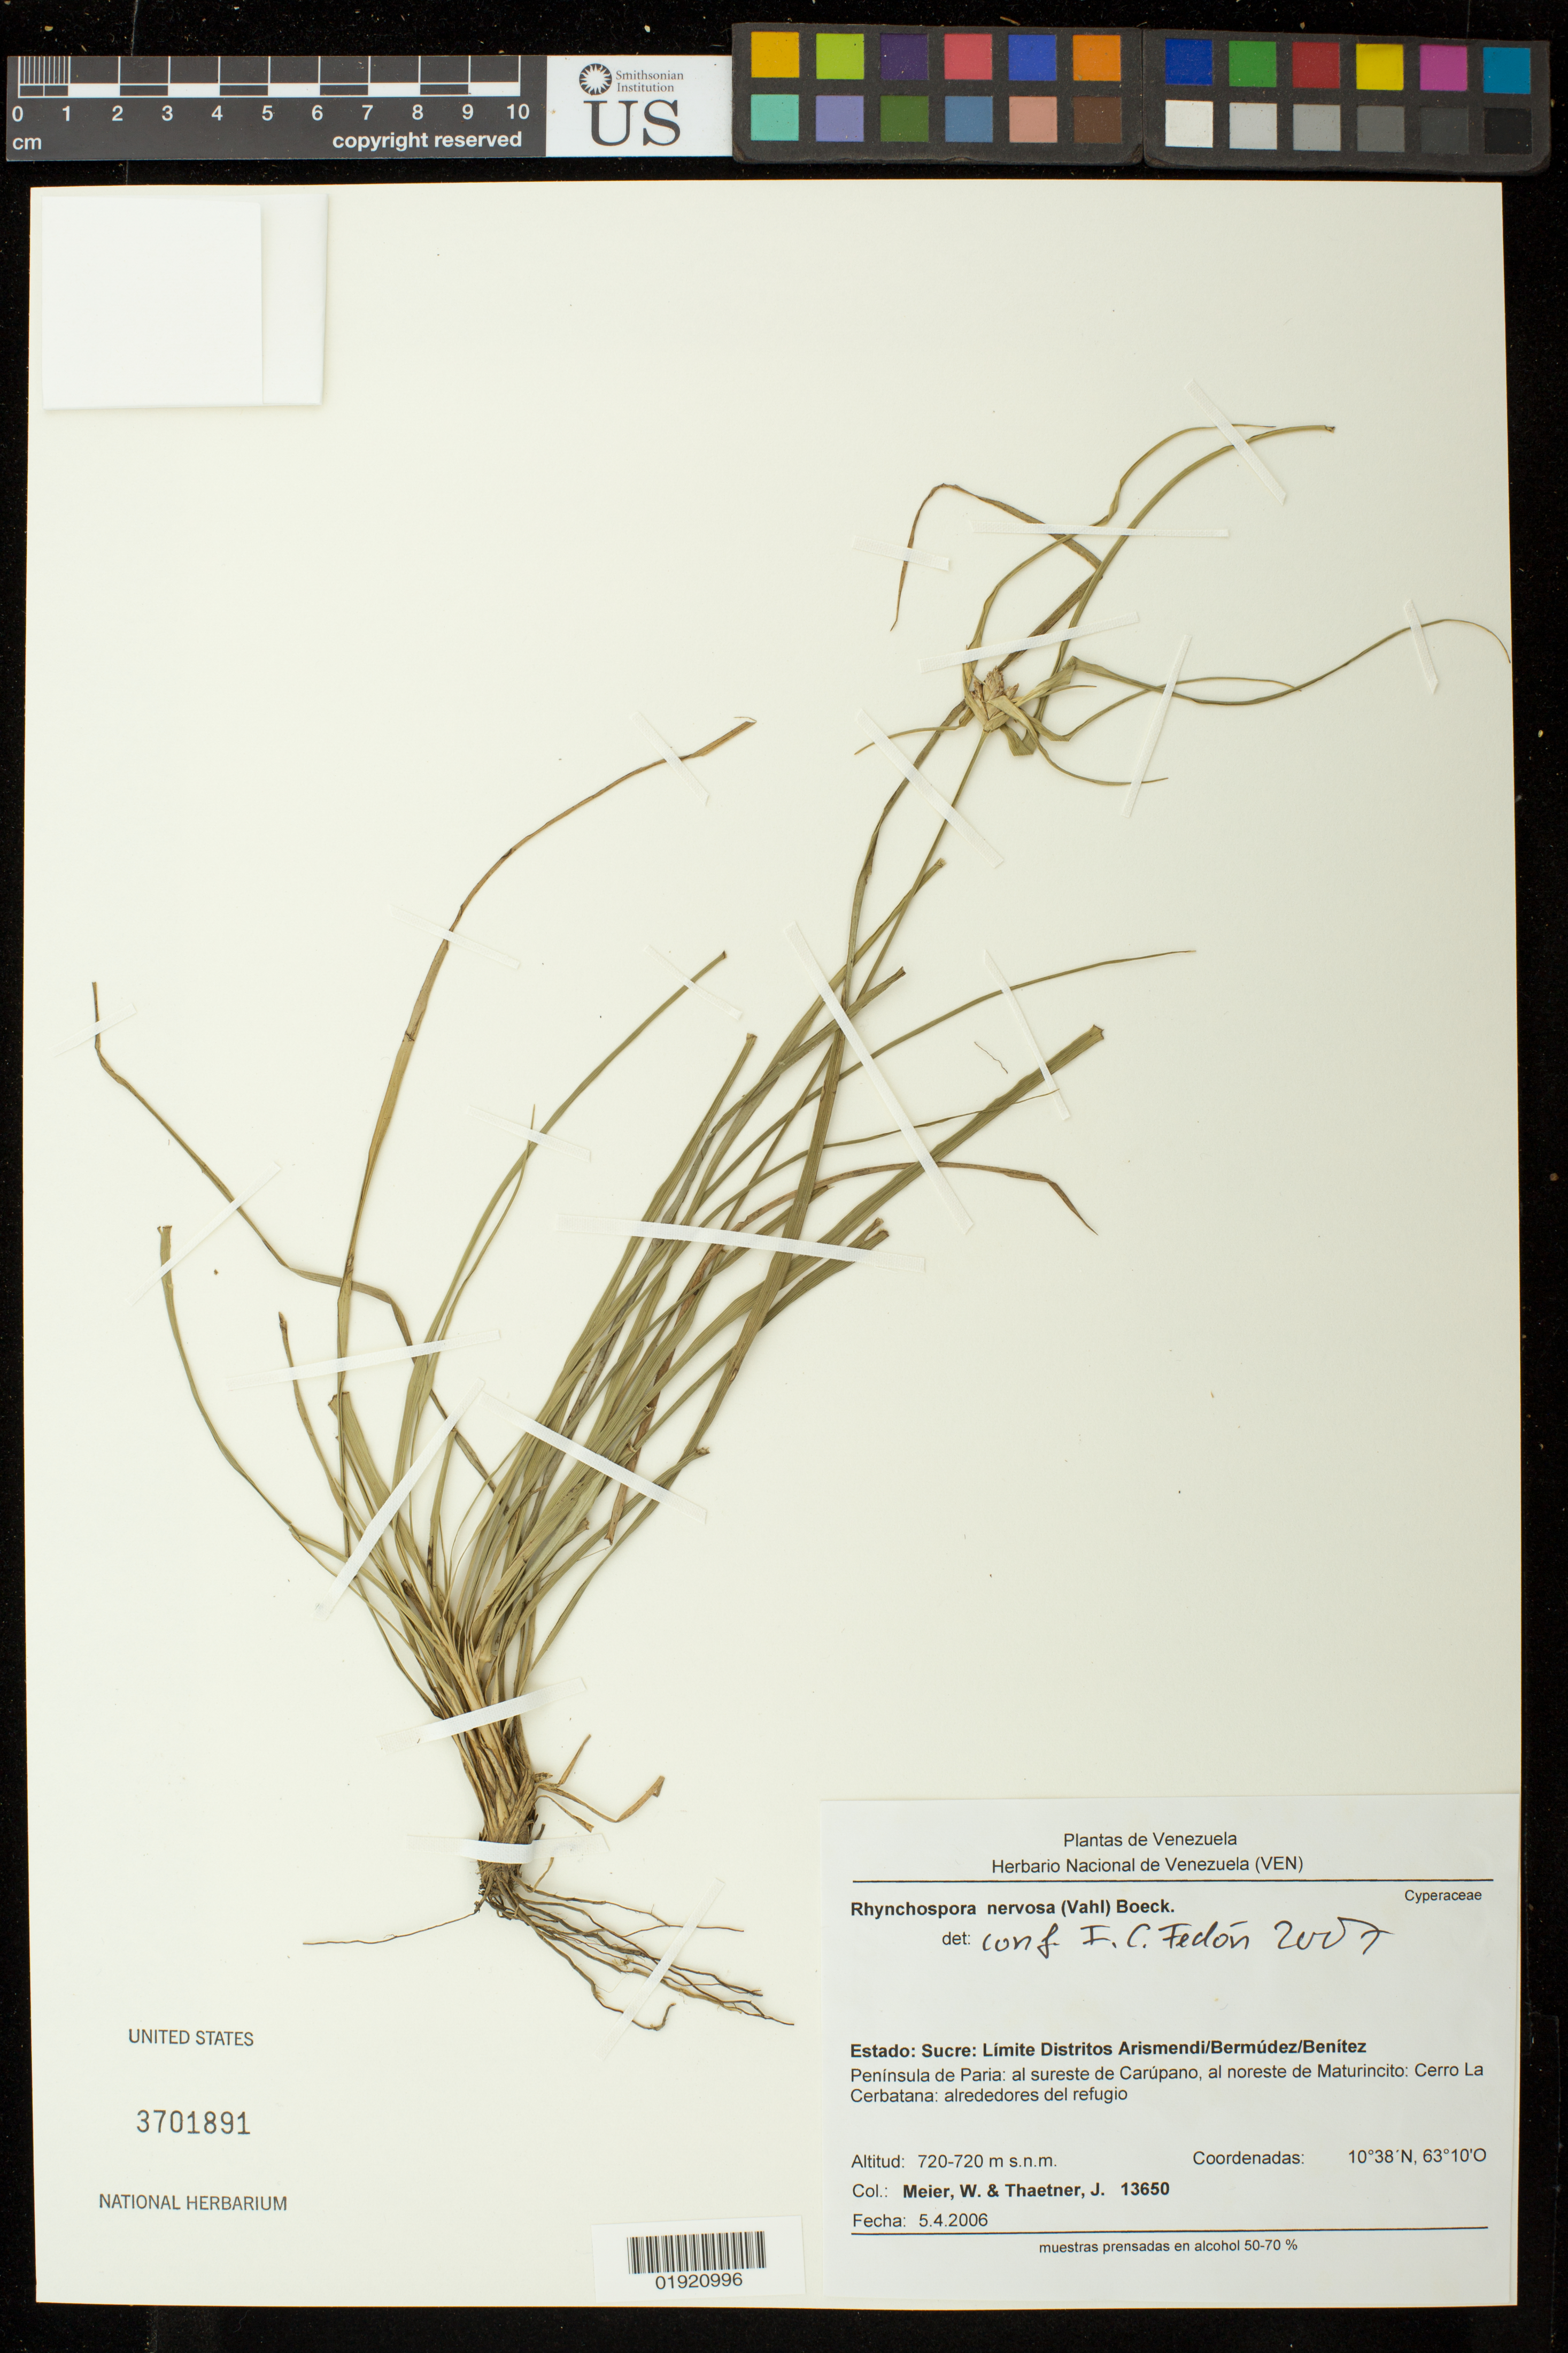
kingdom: Plantae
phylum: Tracheophyta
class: Liliopsida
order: Poales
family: Cyperaceae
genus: Rhynchospora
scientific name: Rhynchospora nervosa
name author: (Vahl) Boeckeler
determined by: Fedon, I. C.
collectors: W. Meier & J. Thaetner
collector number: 13650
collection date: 2006-04-05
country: Venezuela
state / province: Sucre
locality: Estado: Sucre: Limite Distrito Arismendi/Bermudez/Benitez. Peninsular de Paria: al sureste de Carupano, al noreste de Maturincito: Cerro La Cerbatana: alrededores del refugio.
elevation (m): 720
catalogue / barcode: US 3701891